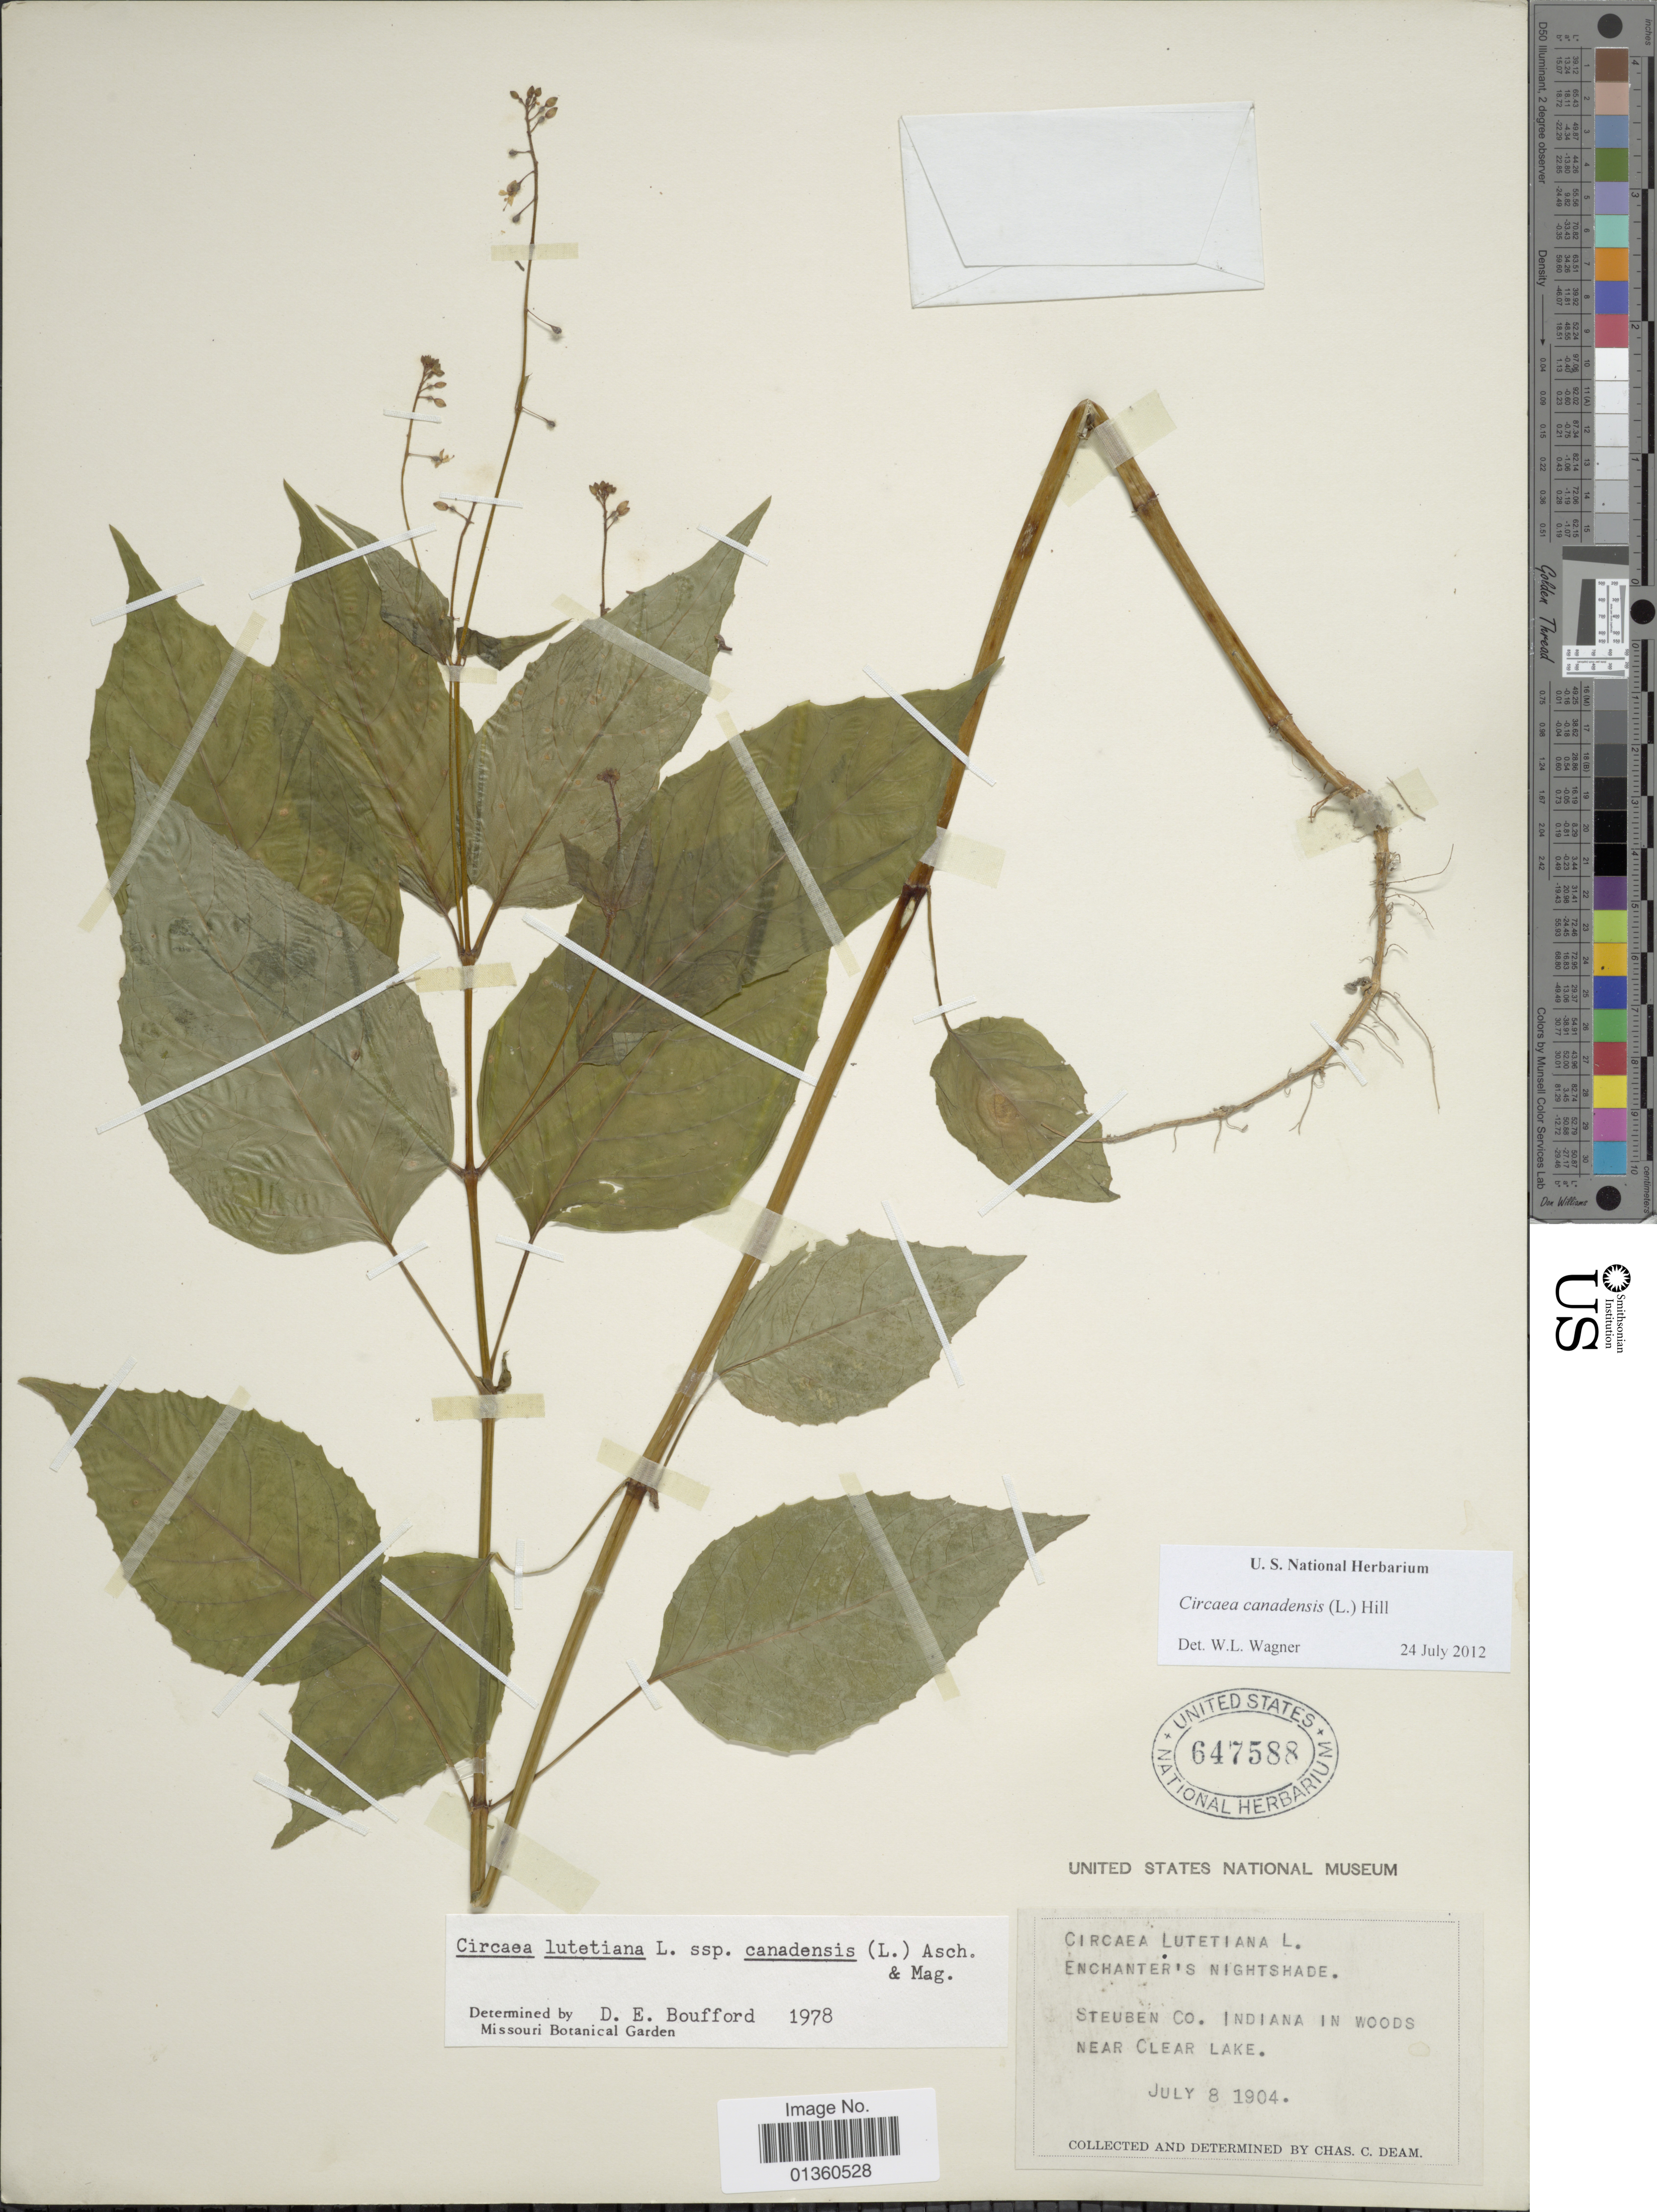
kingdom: Plantae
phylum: Tracheophyta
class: Magnoliopsida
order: Myrtales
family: Onagraceae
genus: Circaea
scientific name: Circaea canadensis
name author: (L.) Hill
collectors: C. C. Deam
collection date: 1904-07-08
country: United States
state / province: Indiana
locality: Steuben Co. Indiana in woods near Clear Lake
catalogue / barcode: US 647588